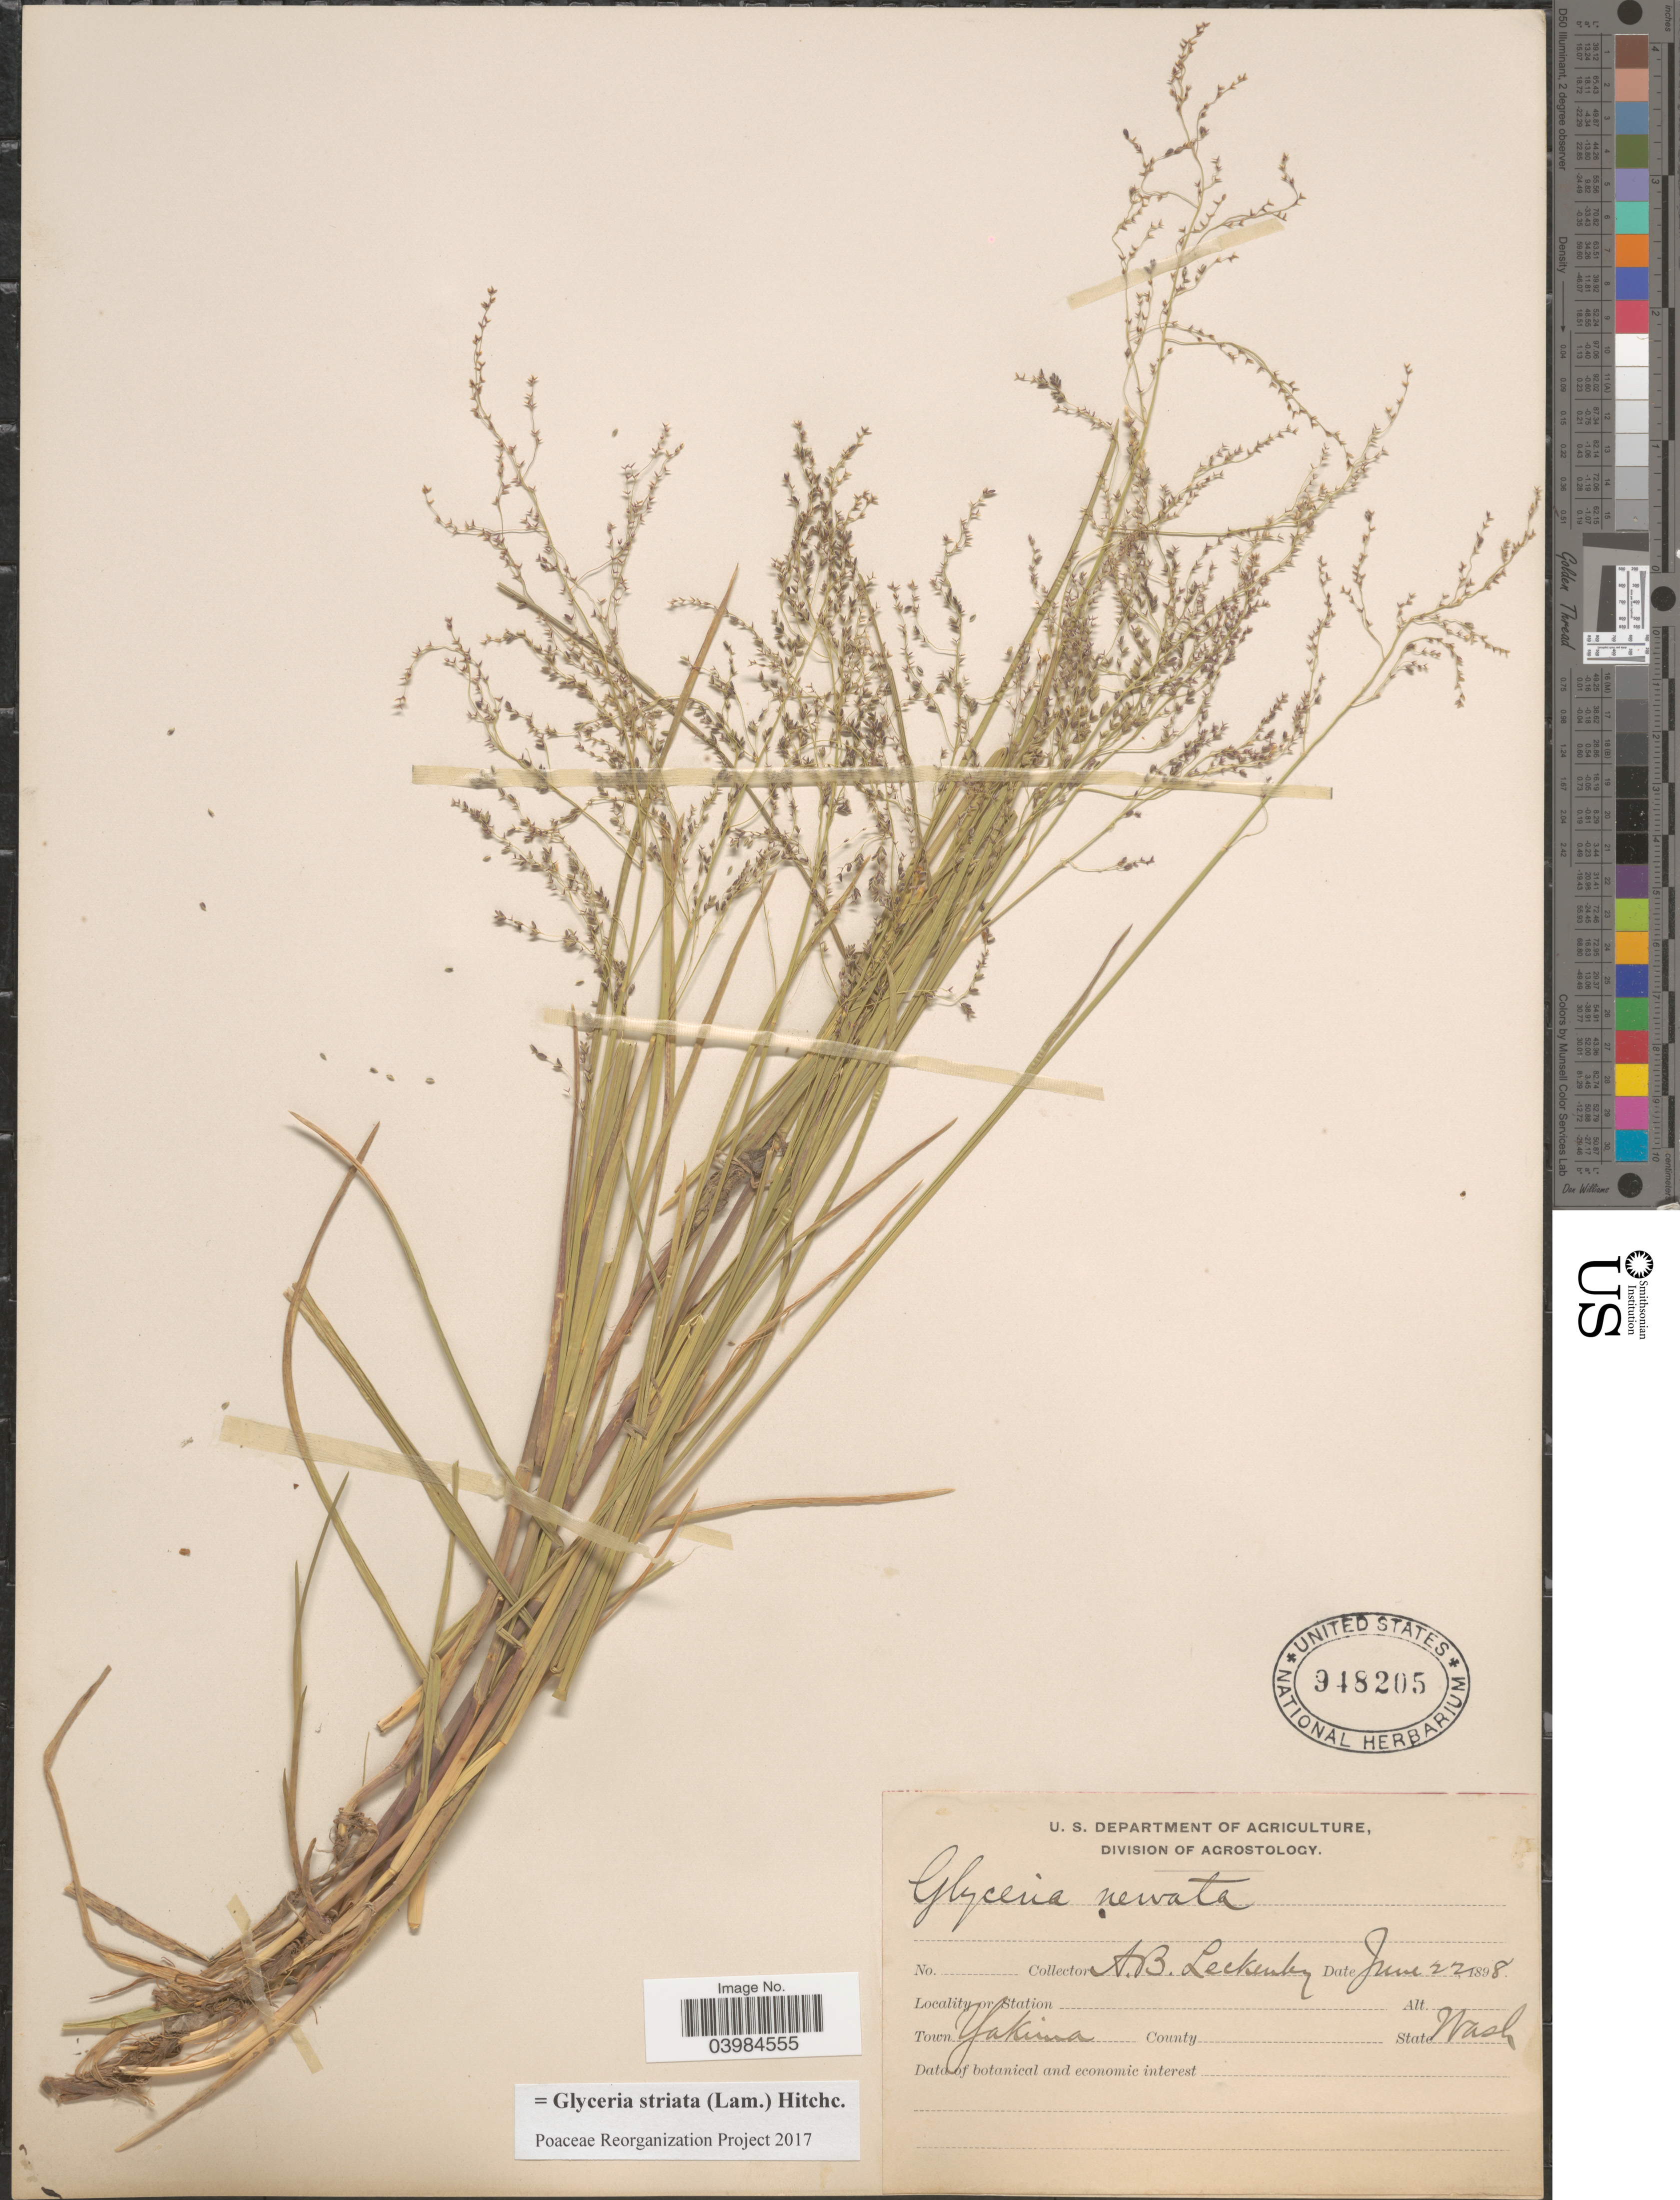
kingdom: Plantae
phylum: Tracheophyta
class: Liliopsida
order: Poales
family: Poaceae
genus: Glyceria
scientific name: Glyceria striata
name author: (Lam.) Hitchc.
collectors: A. Leckenby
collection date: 1898-06-22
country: United States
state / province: Washington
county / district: Yakima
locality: Town Yakima.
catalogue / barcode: US 948205